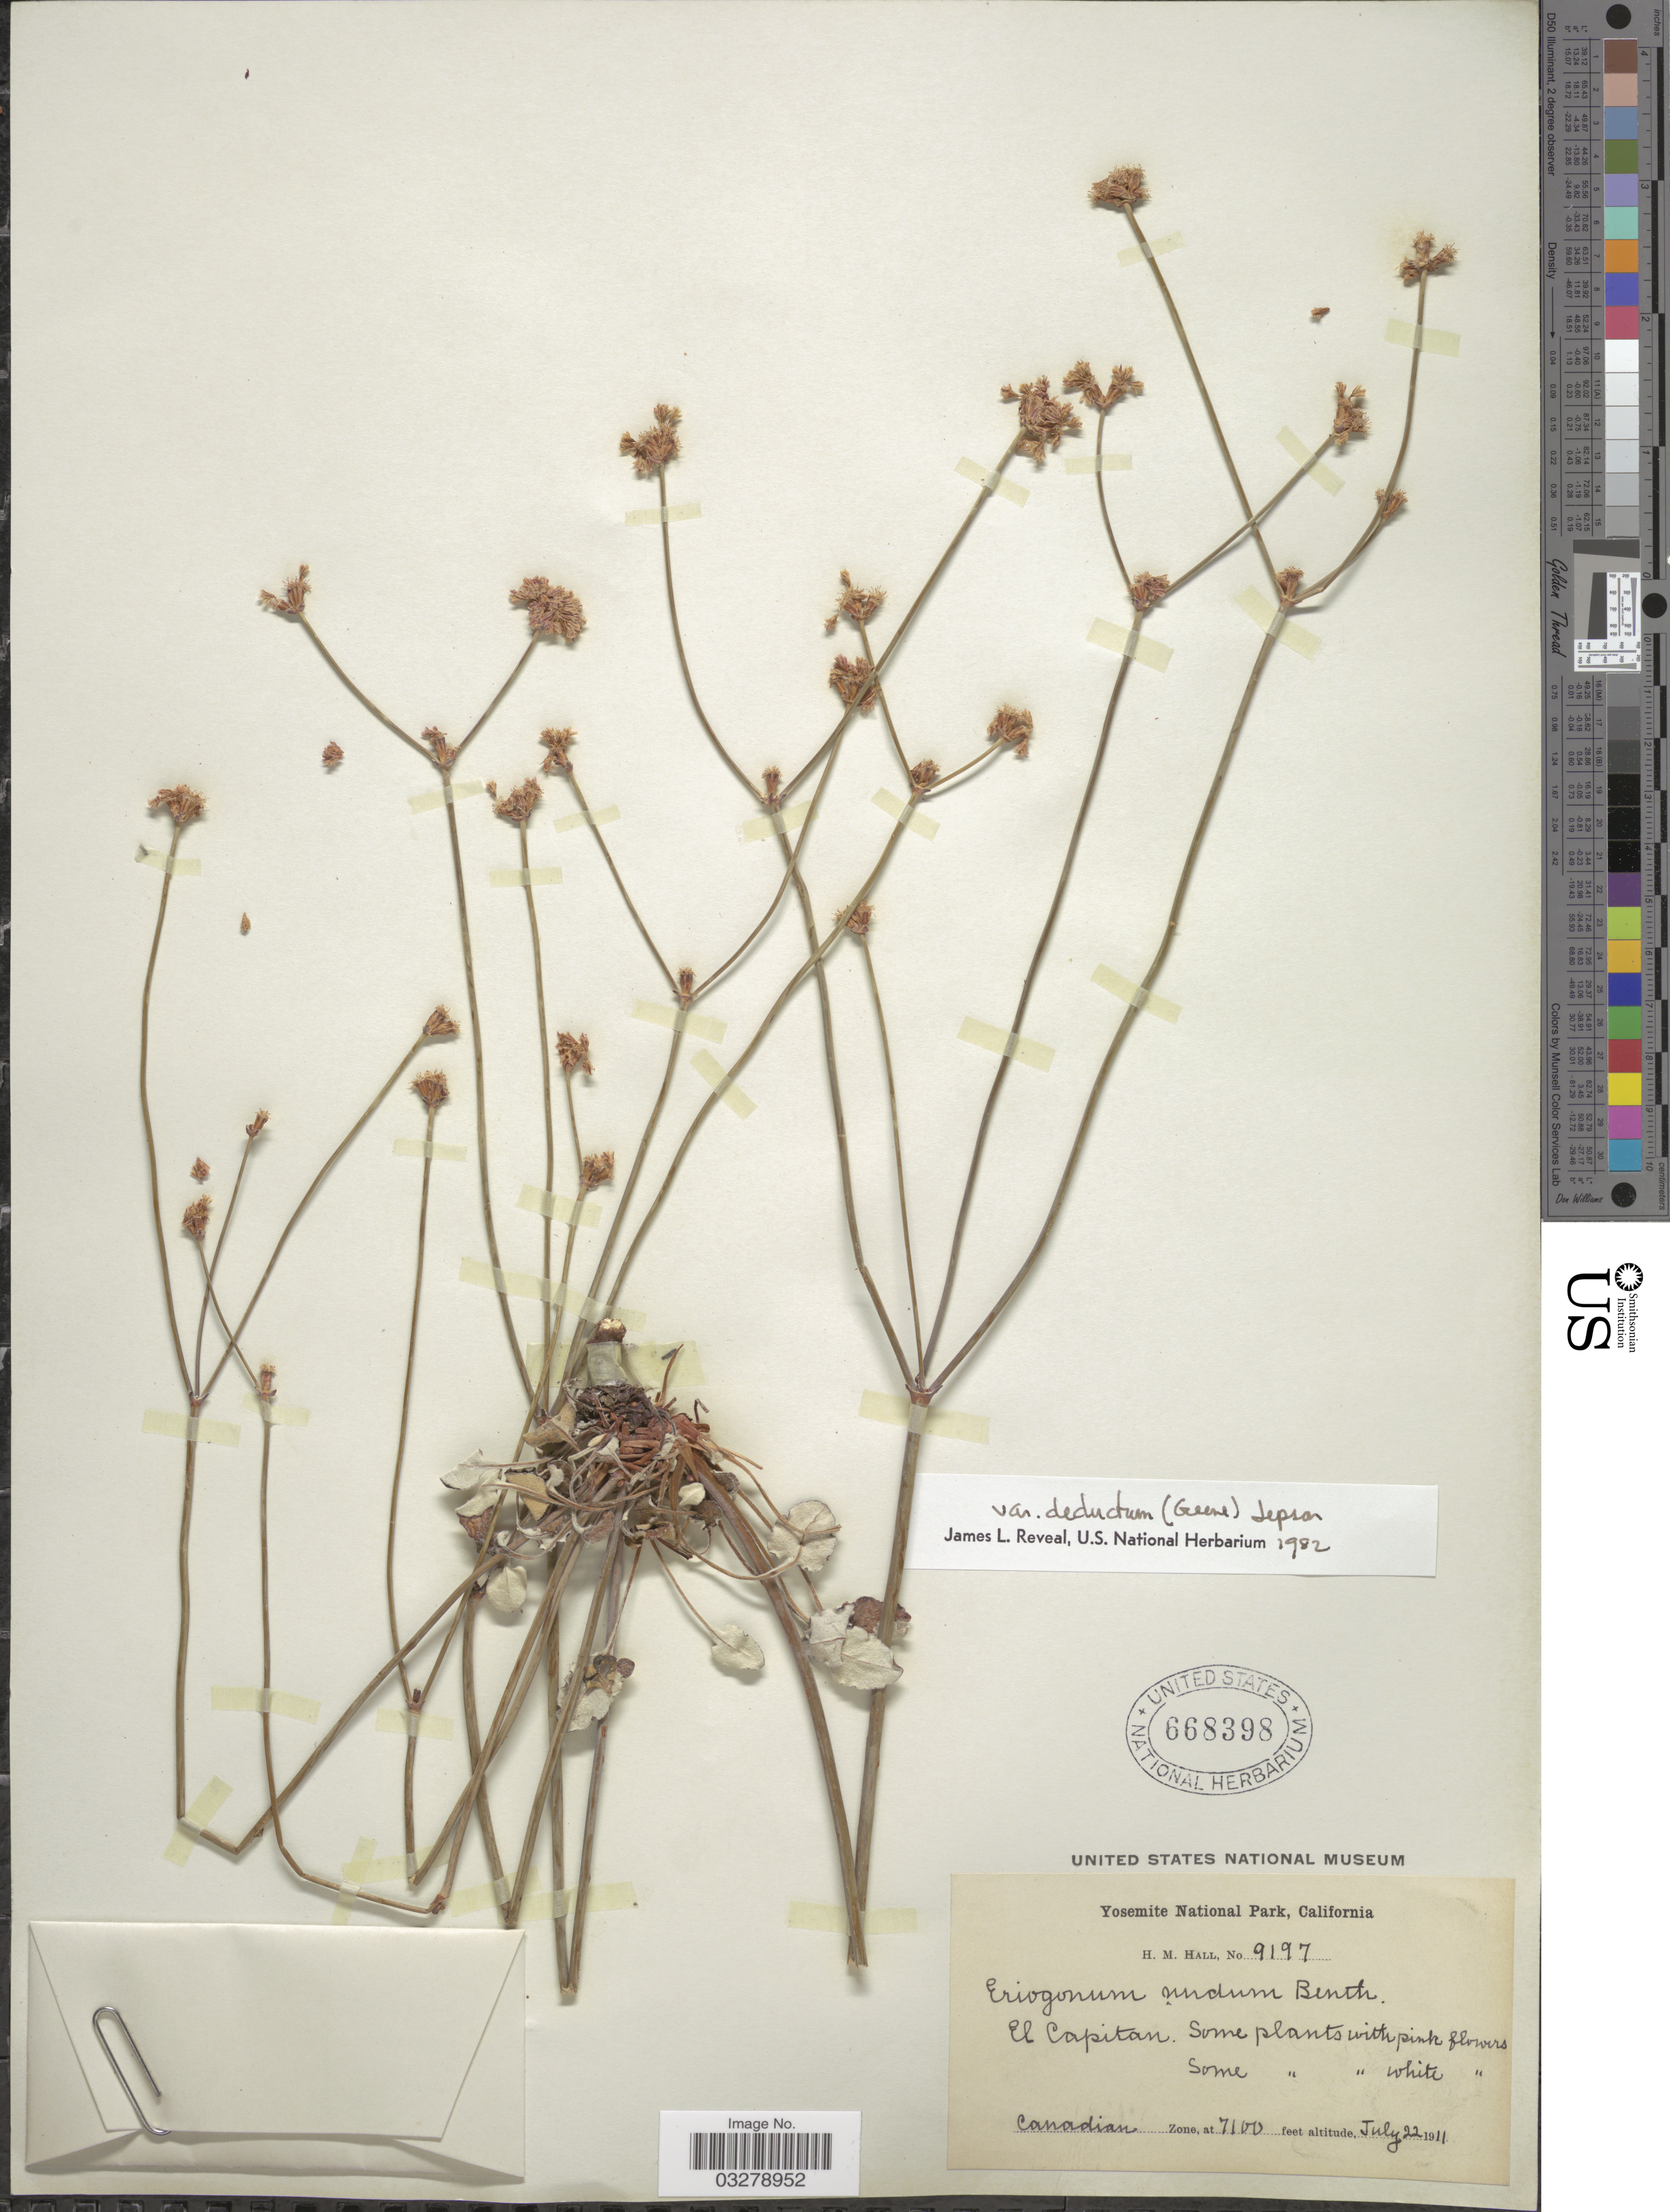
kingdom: Plantae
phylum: Tracheophyta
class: Magnoliopsida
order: Caryophyllales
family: Polygonaceae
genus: Eriogonum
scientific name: Eriogonum nudum var. deductum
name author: (Greene) Jeps.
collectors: H. M. Hall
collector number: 9197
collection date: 1911-07-22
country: United States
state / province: California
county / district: Mariposa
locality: Yosemite National Park, El Capitan, Canadian Zone.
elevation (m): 2164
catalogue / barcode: US 668398